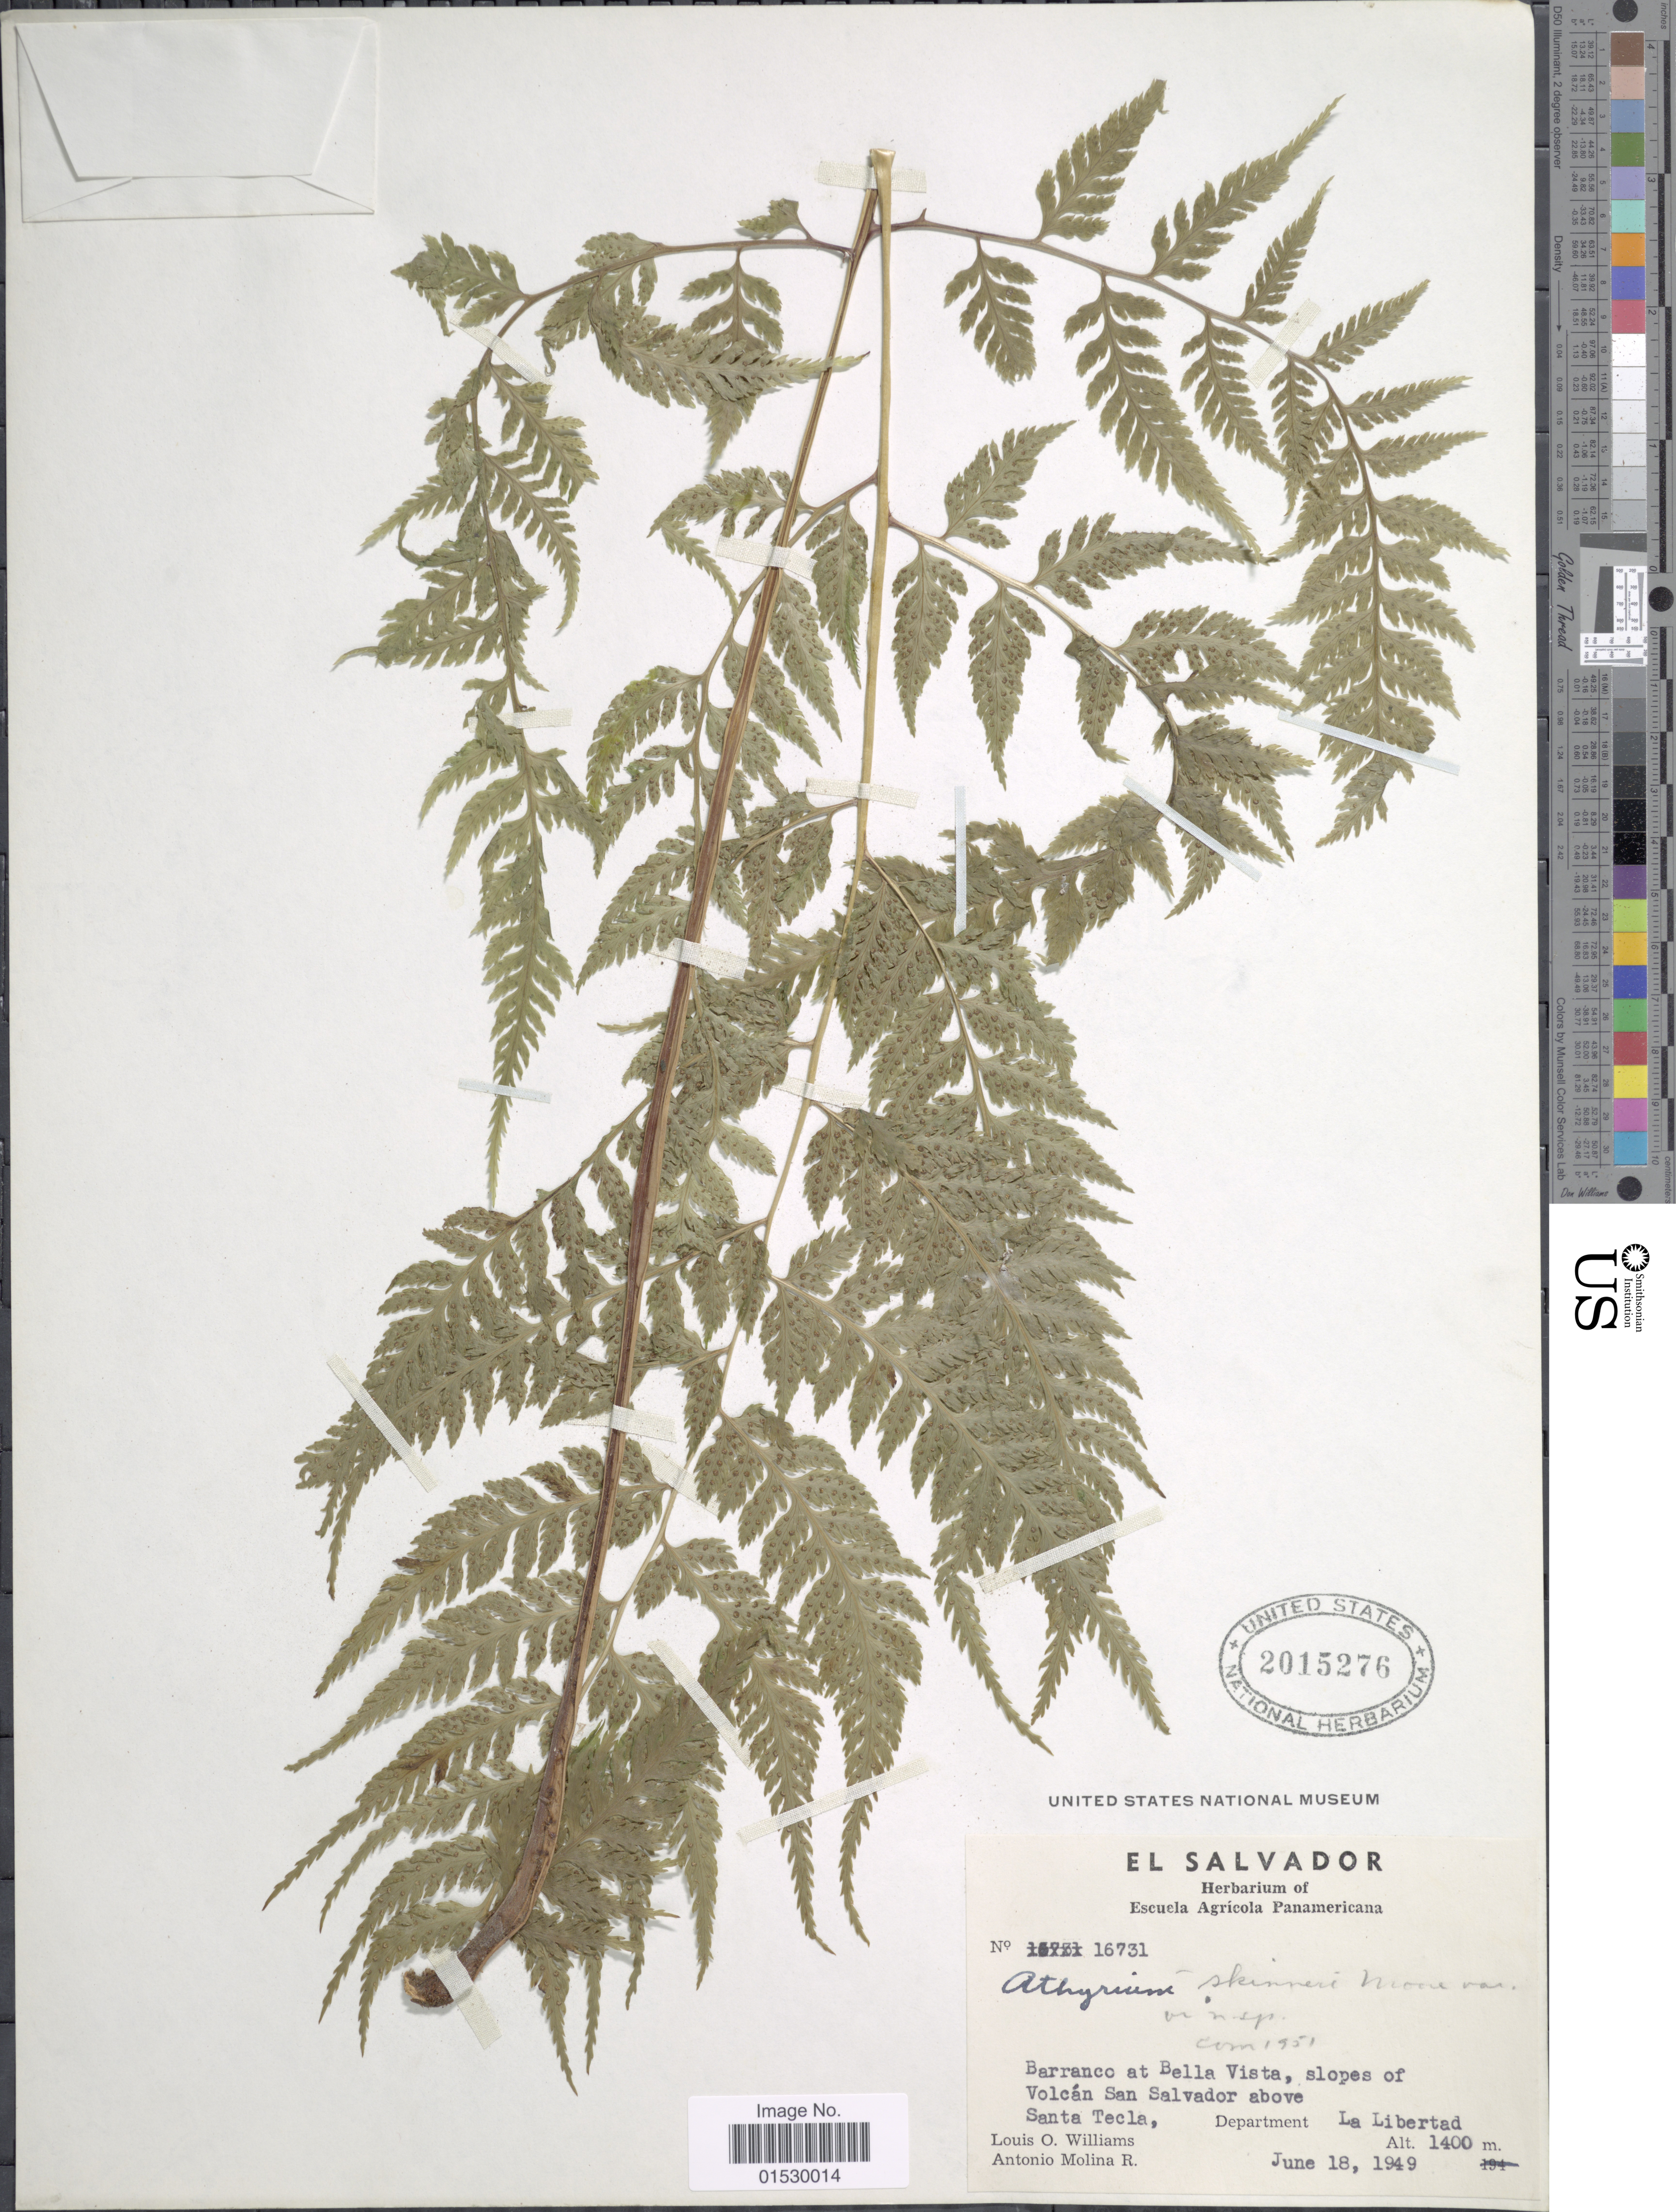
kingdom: Plantae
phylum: Tracheophyta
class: Polypodiopsida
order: Polypodiales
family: Athyriaceae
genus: Athyrium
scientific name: Athyrium palmense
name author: (Christ) Lellinger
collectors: L. O. Williams & A. Molina R.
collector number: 16731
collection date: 1949-06-18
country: El Salvador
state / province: La Libertad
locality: Barranco at Bella Vista, slopes of Volcan San Salvador above Santa Tecla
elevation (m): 1400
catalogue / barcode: US 2015276